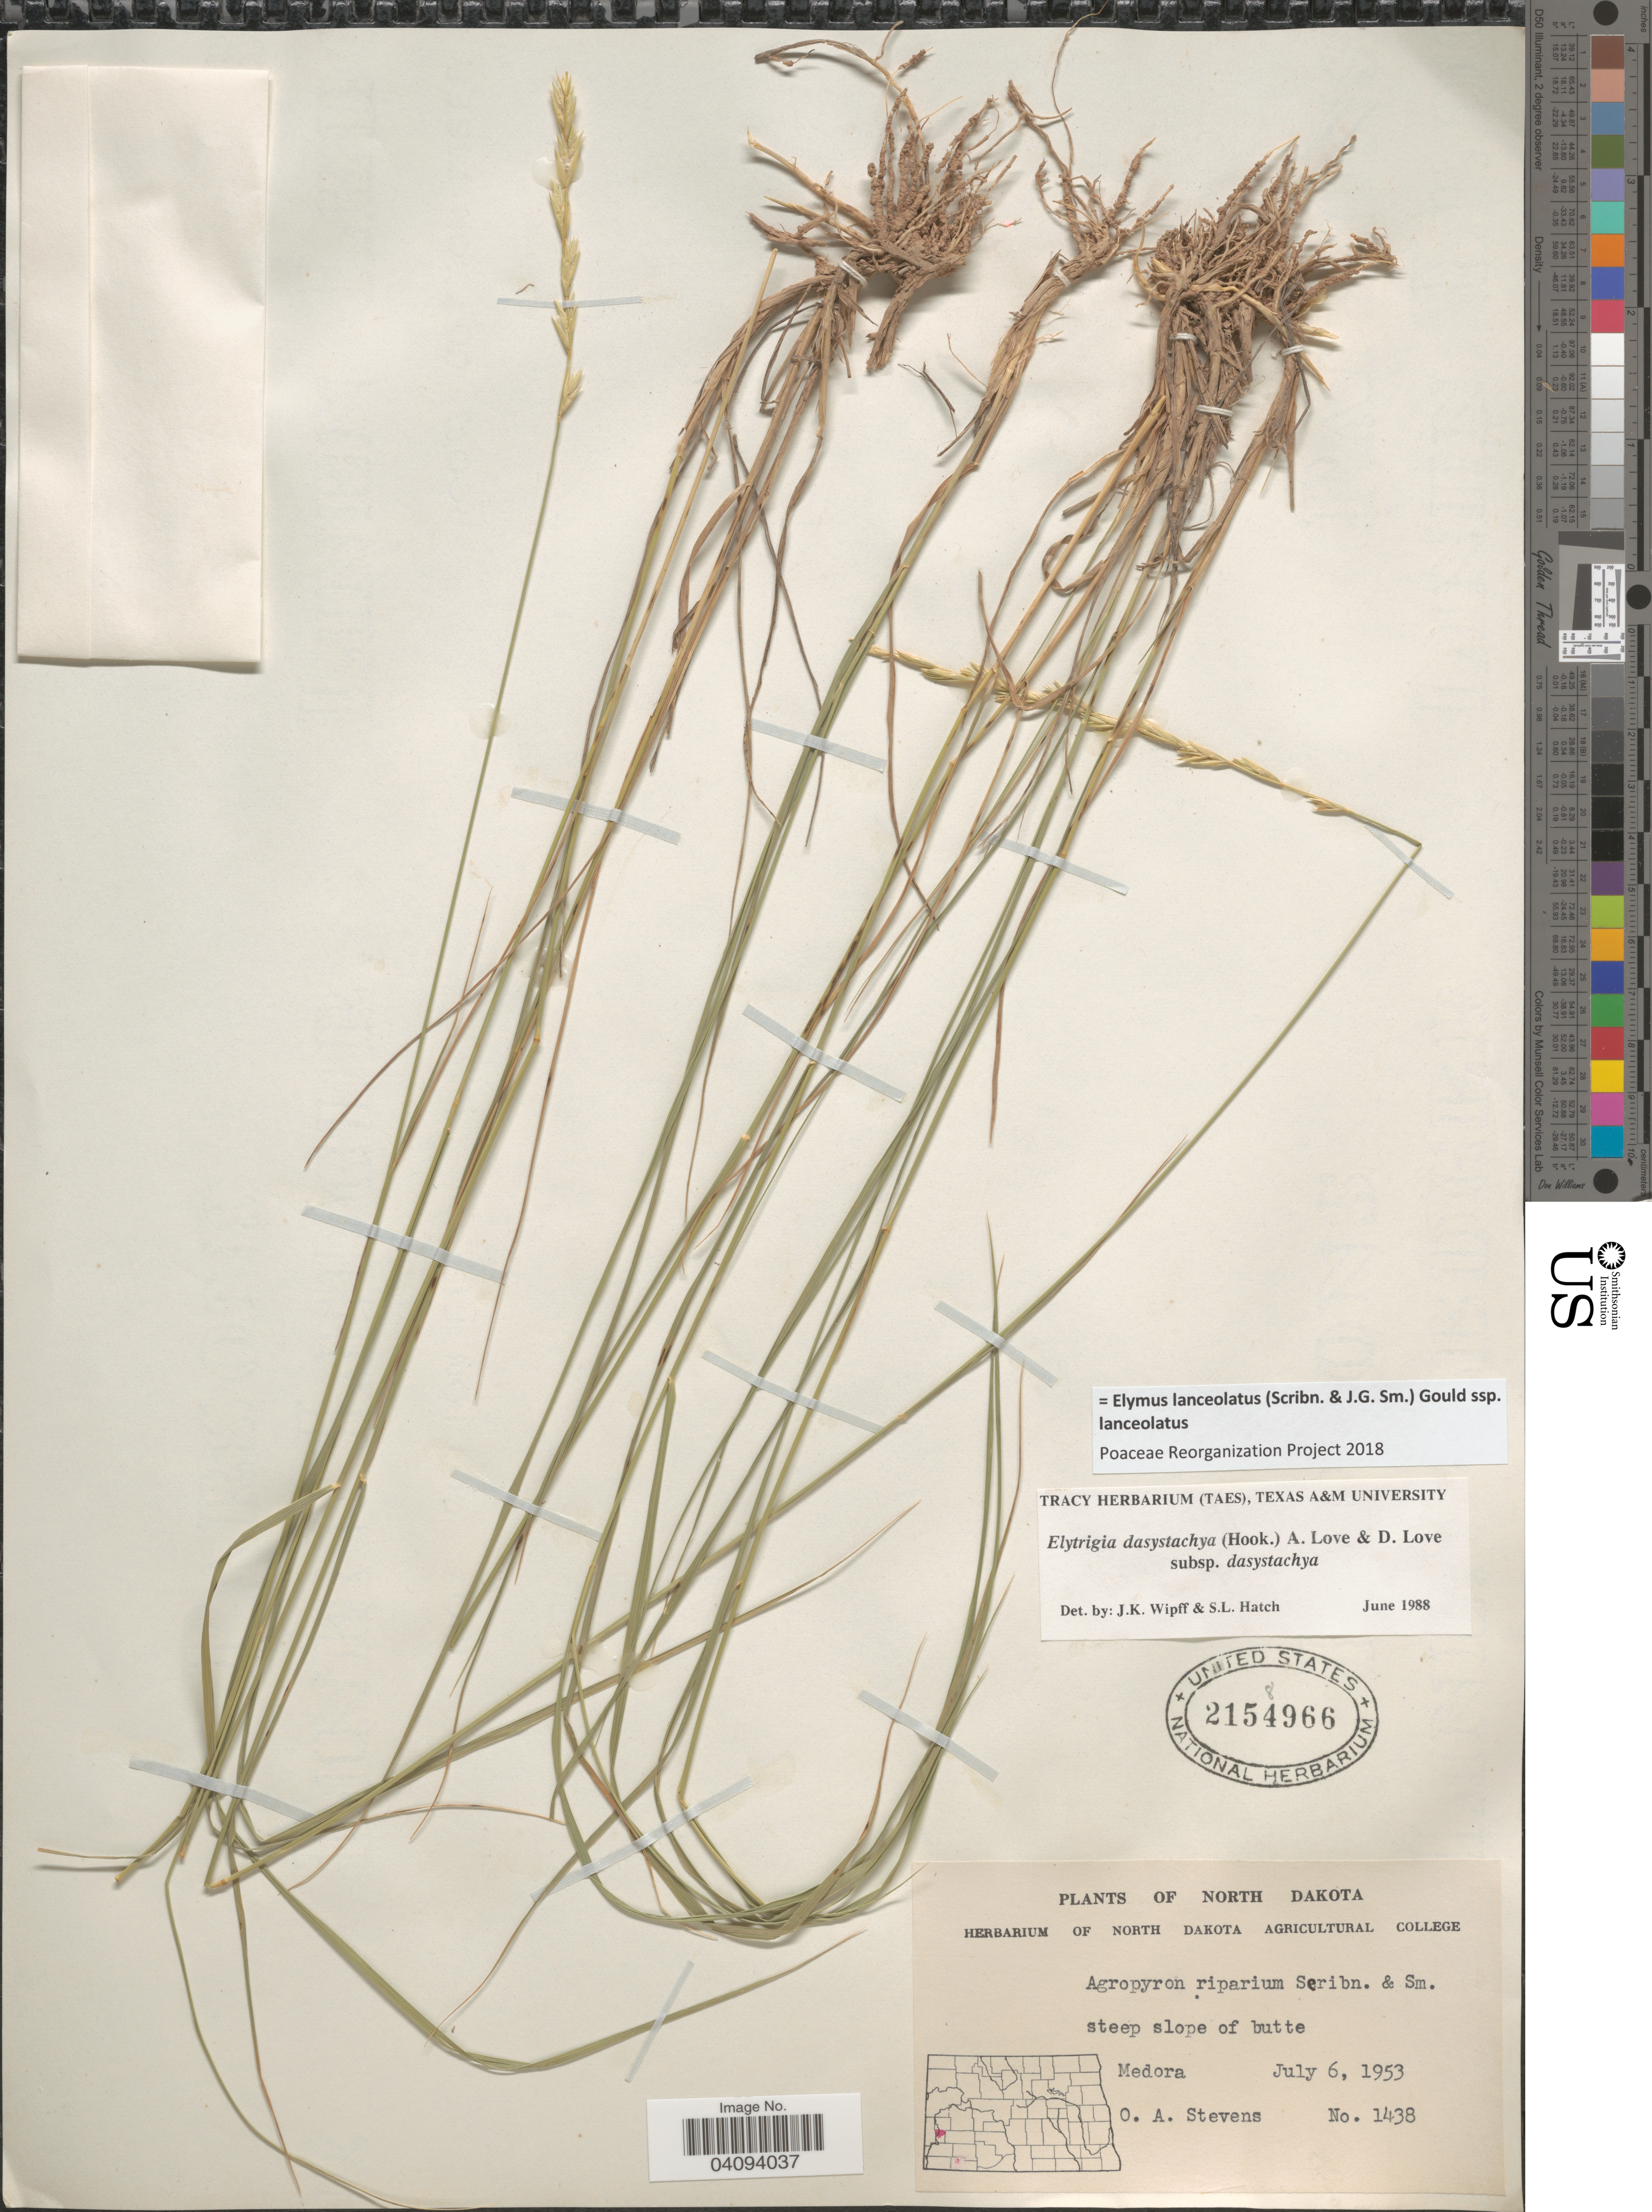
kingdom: Plantae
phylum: Tracheophyta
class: Liliopsida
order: Poales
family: Poaceae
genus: Elymus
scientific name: Elymus lanceolatus subsp. lanceolatus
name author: (Scribn. & J.G. Sm.) Gould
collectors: O. A. Stevens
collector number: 1438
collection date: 1953-07-06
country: United States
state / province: North Dakota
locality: Steep slope of butte. Medora.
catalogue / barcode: US 2154966